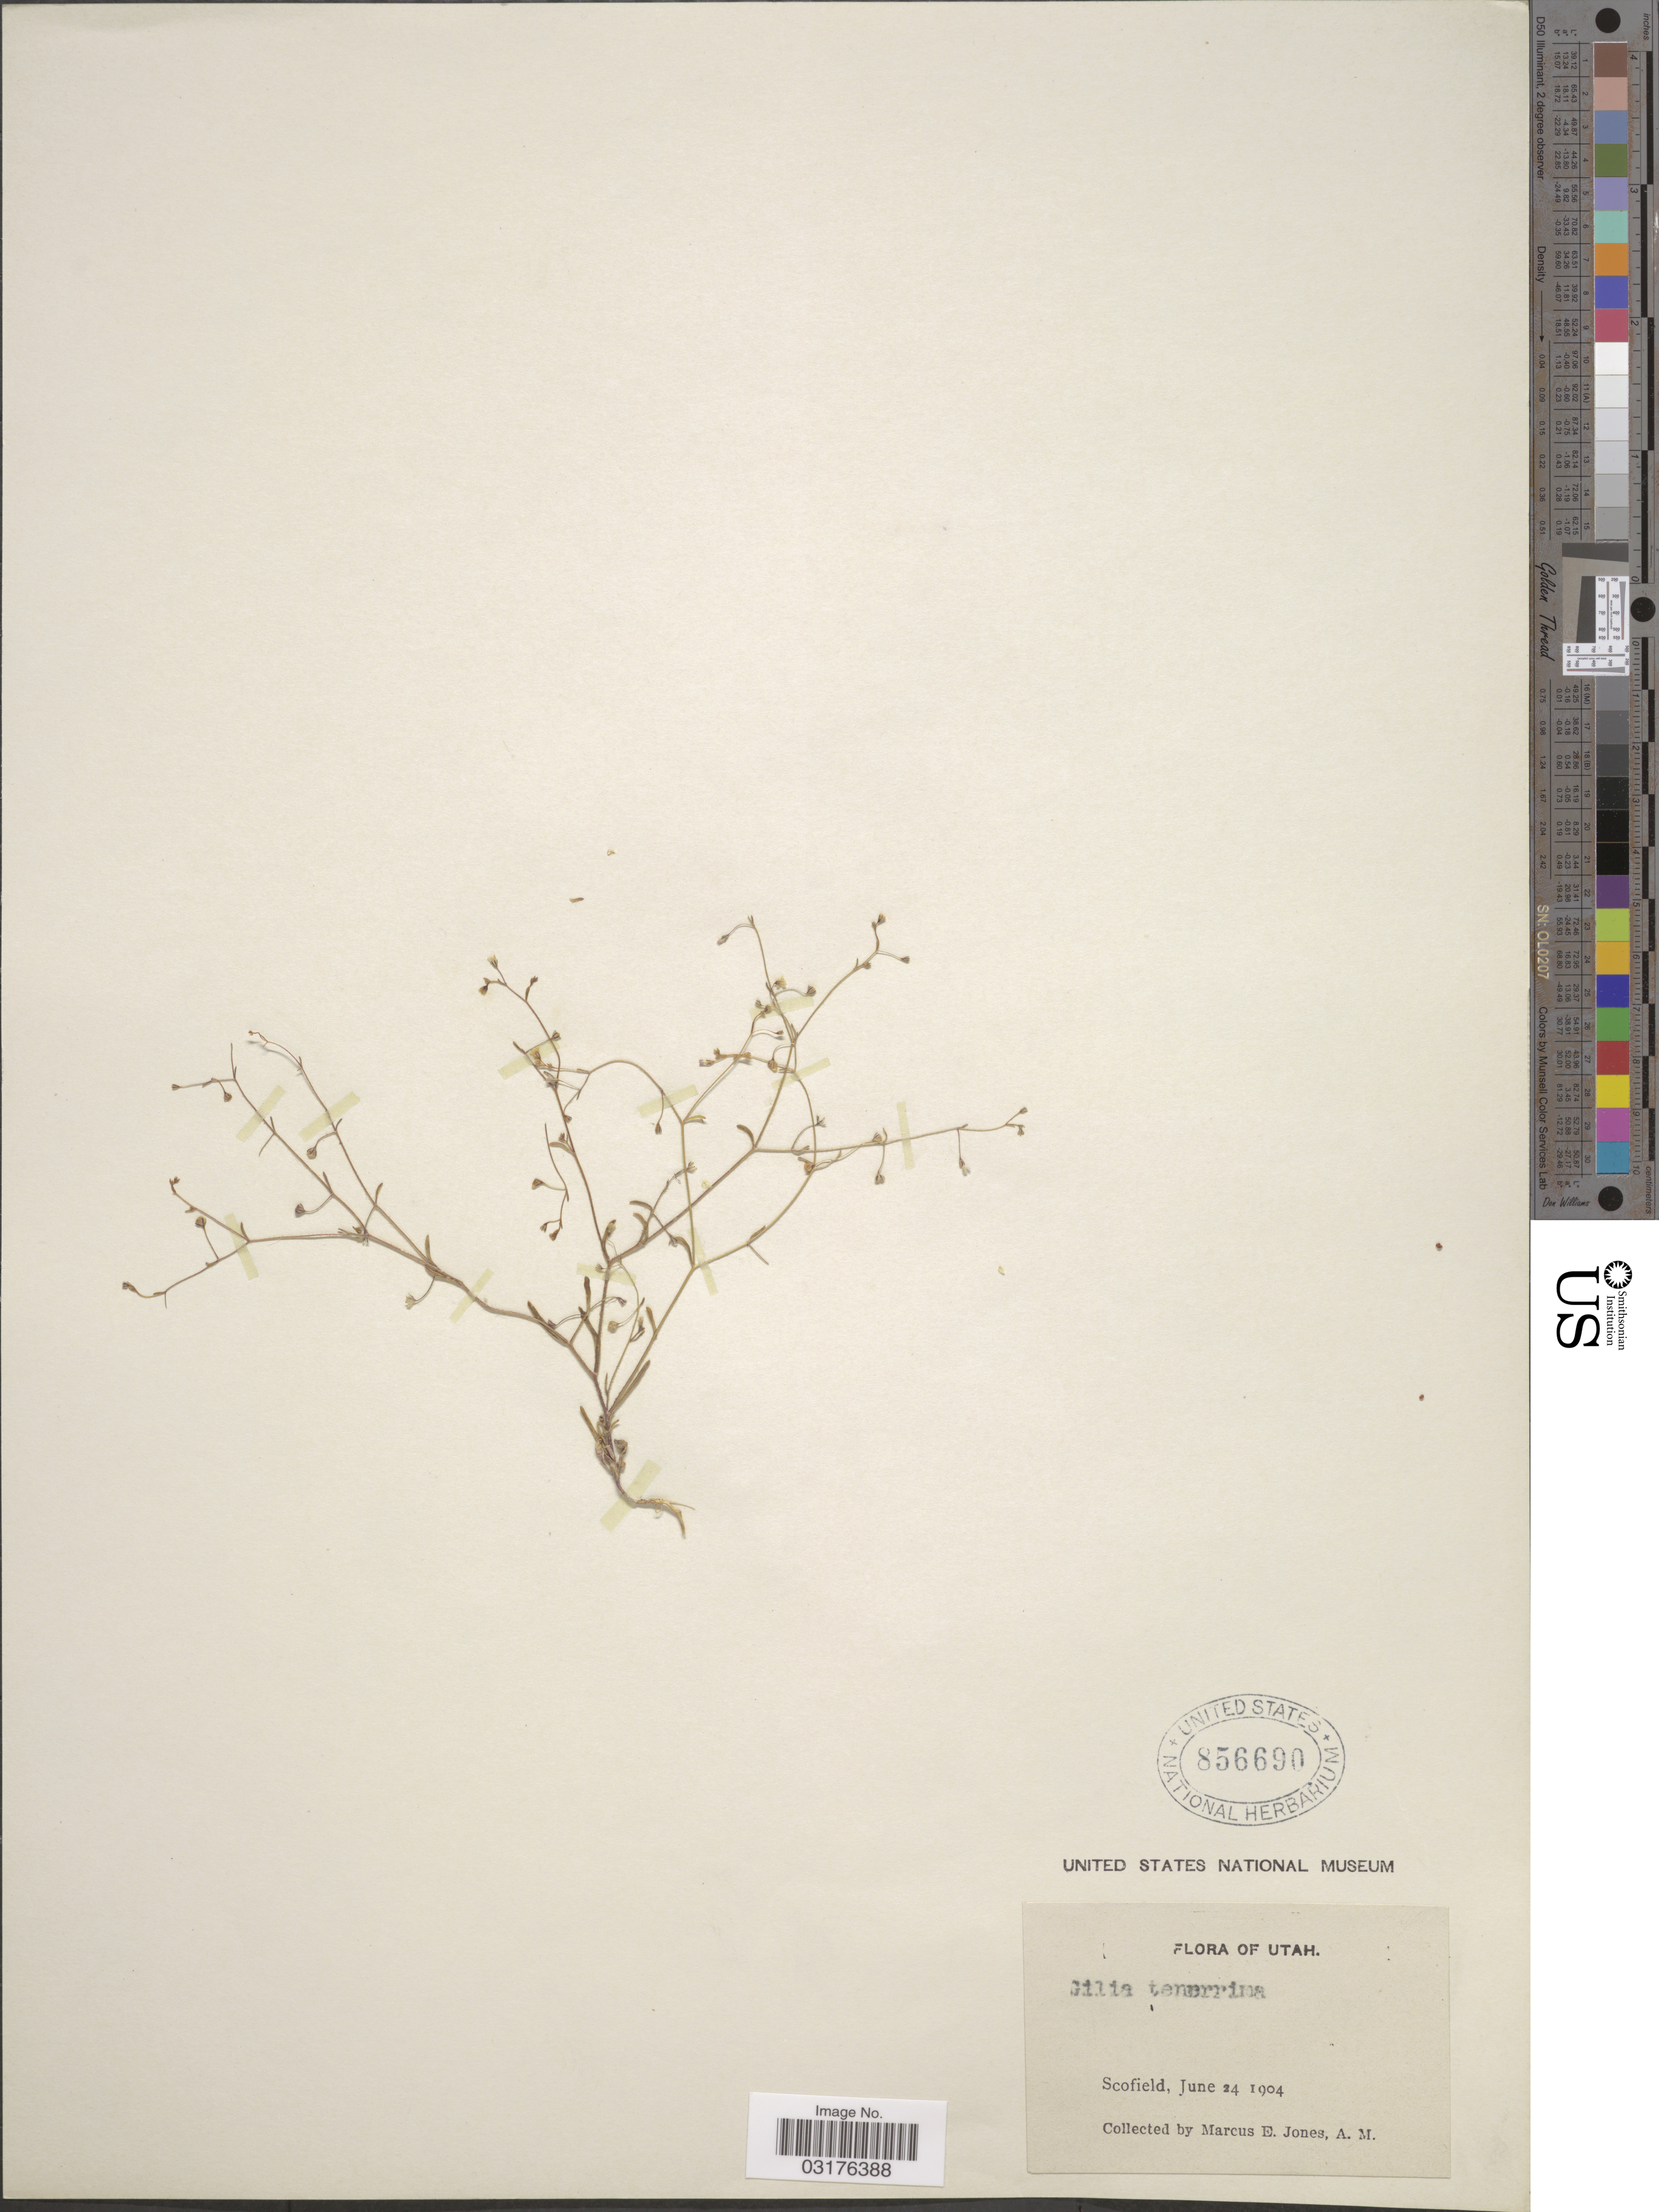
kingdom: Plantae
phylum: Tracheophyta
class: Magnoliopsida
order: Ericales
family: Polemoniaceae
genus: Lathrocasis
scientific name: Lathrocasis tenerrima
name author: (A. Gray) L.A. Johnson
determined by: Strong, Mark T., (BOT), Smithsonian Institution - National Museum of Natural History (UNITED STATES)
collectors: M. E. Jones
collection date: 1904-06-24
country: United States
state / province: Utah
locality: Scofield.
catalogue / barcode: US 856690